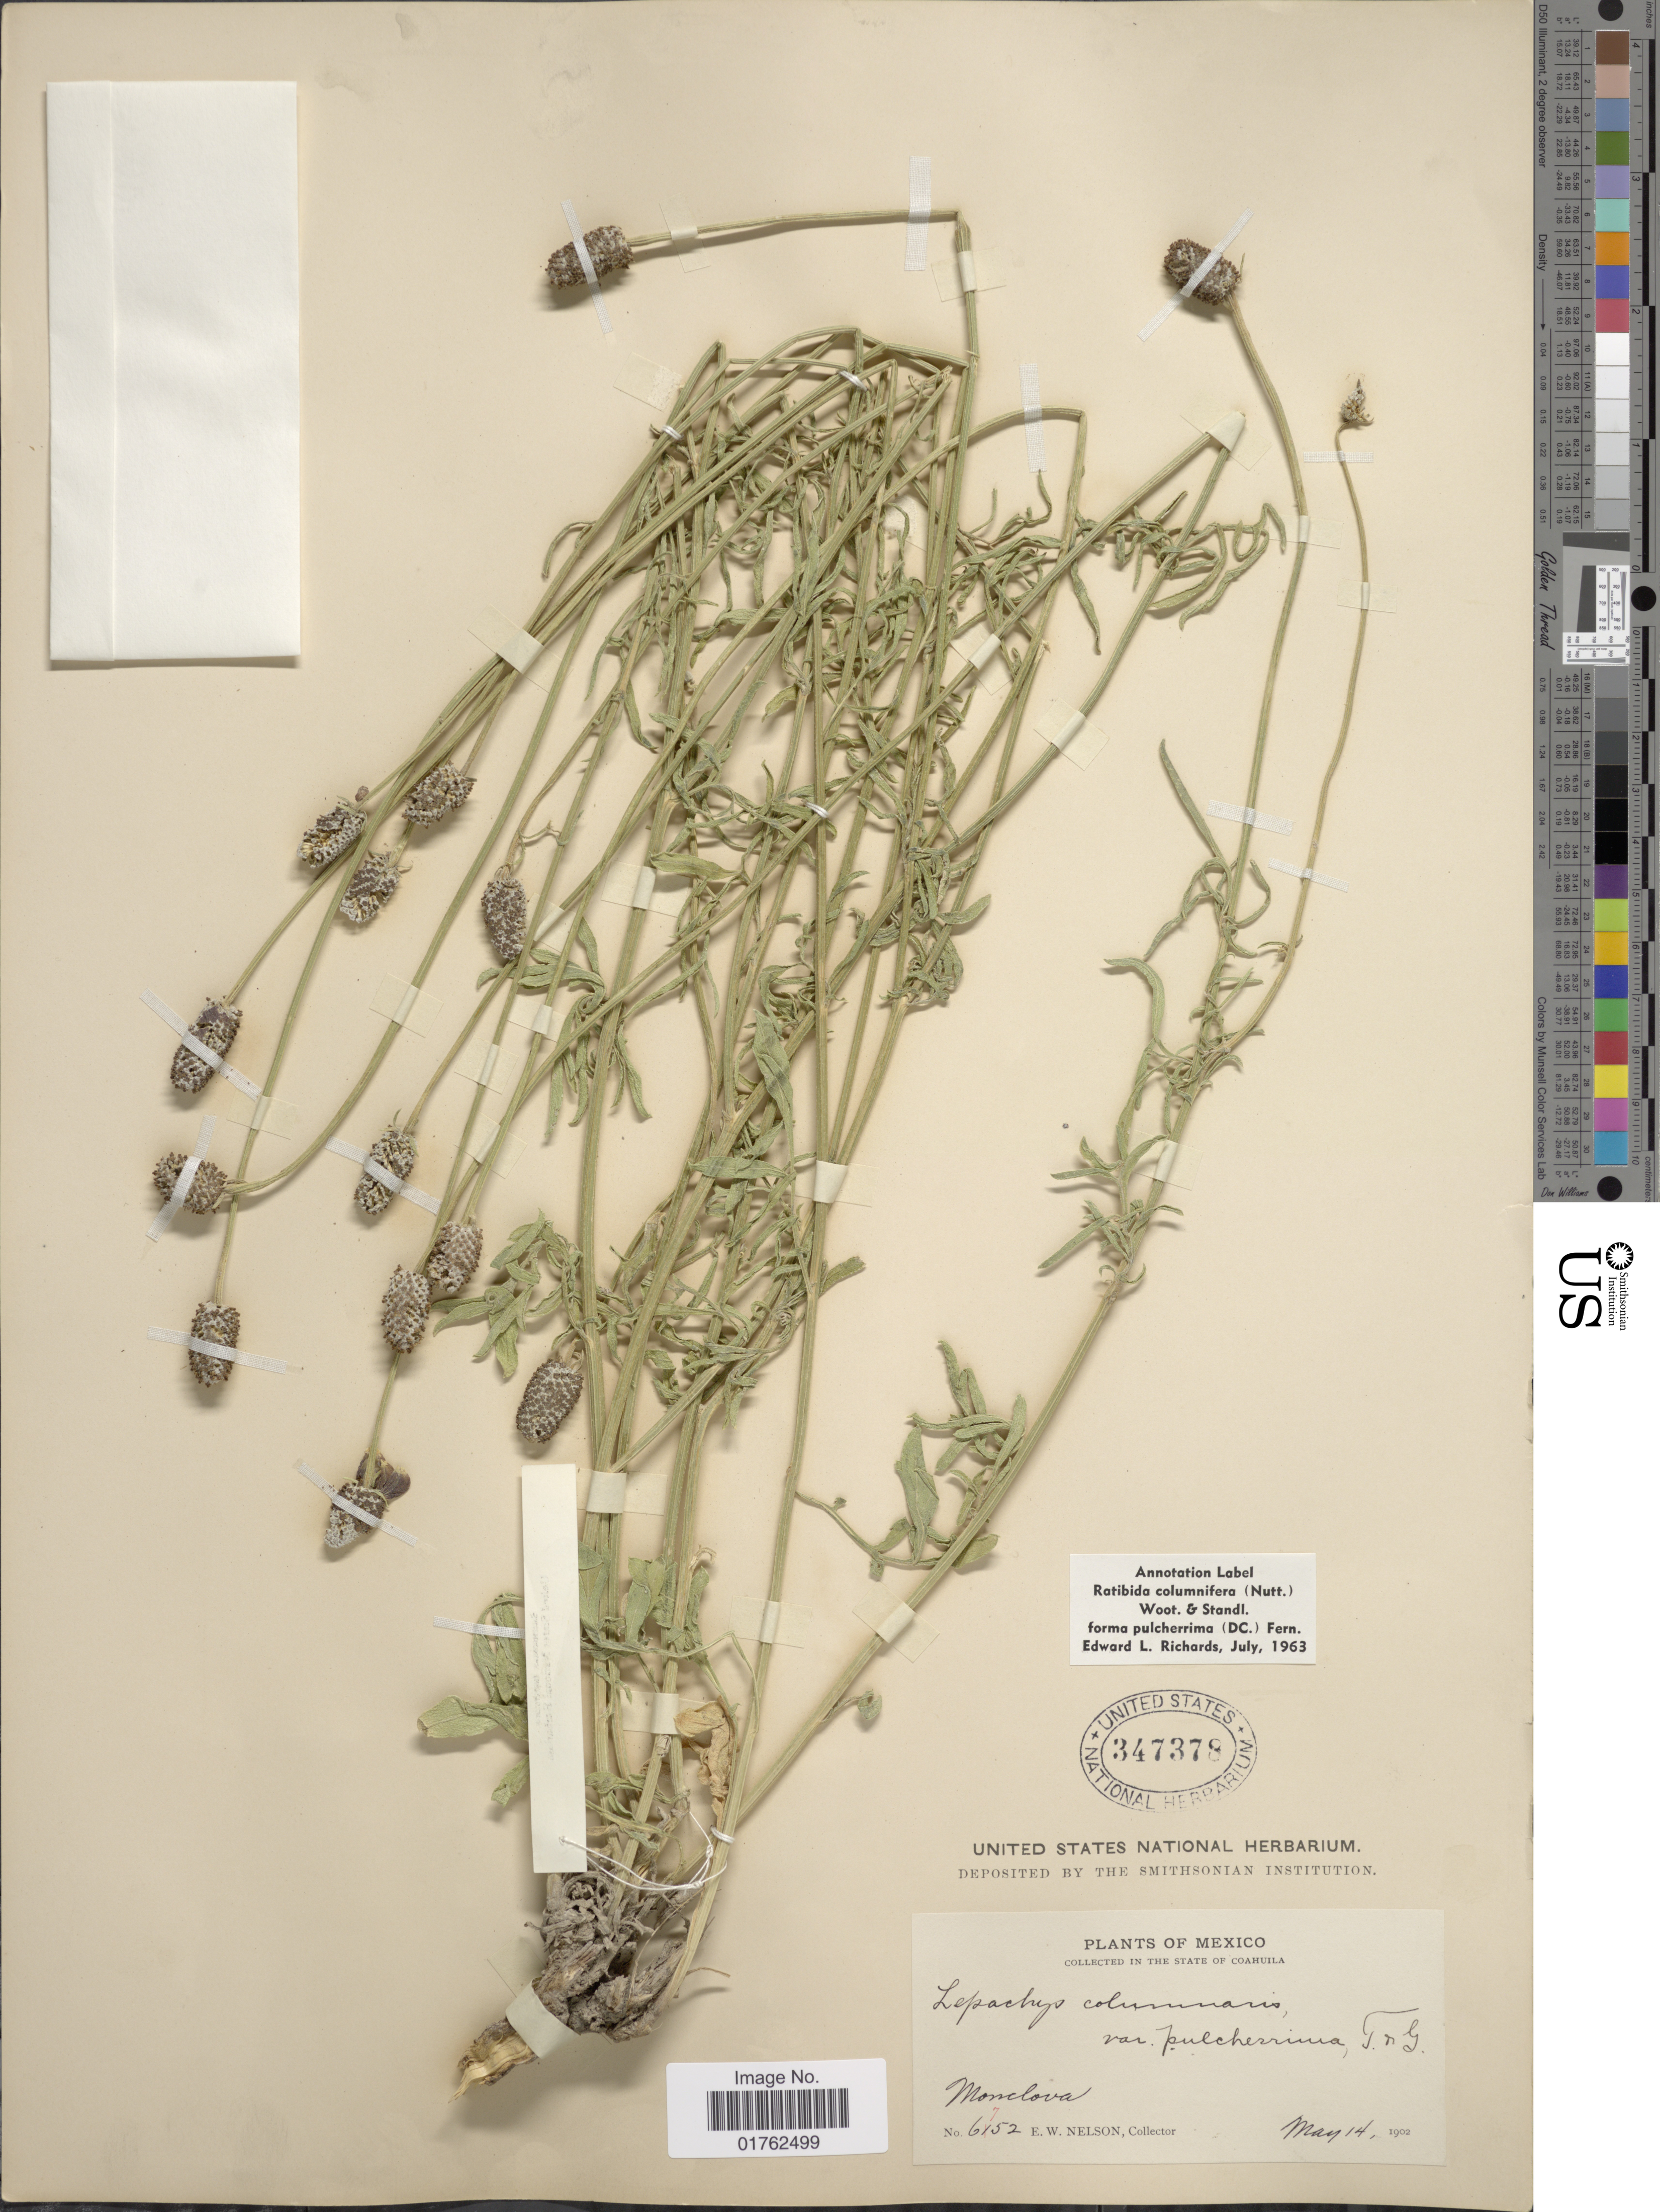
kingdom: Plantae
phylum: Tracheophyta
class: Magnoliopsida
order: Asterales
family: Asteraceae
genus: Ratibida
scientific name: Ratibida columnaris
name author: (Pursh) D. Don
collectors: E. W. Nelson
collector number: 6152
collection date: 1902-05-14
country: Mexico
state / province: Coahuila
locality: Monclova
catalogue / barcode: US 347378